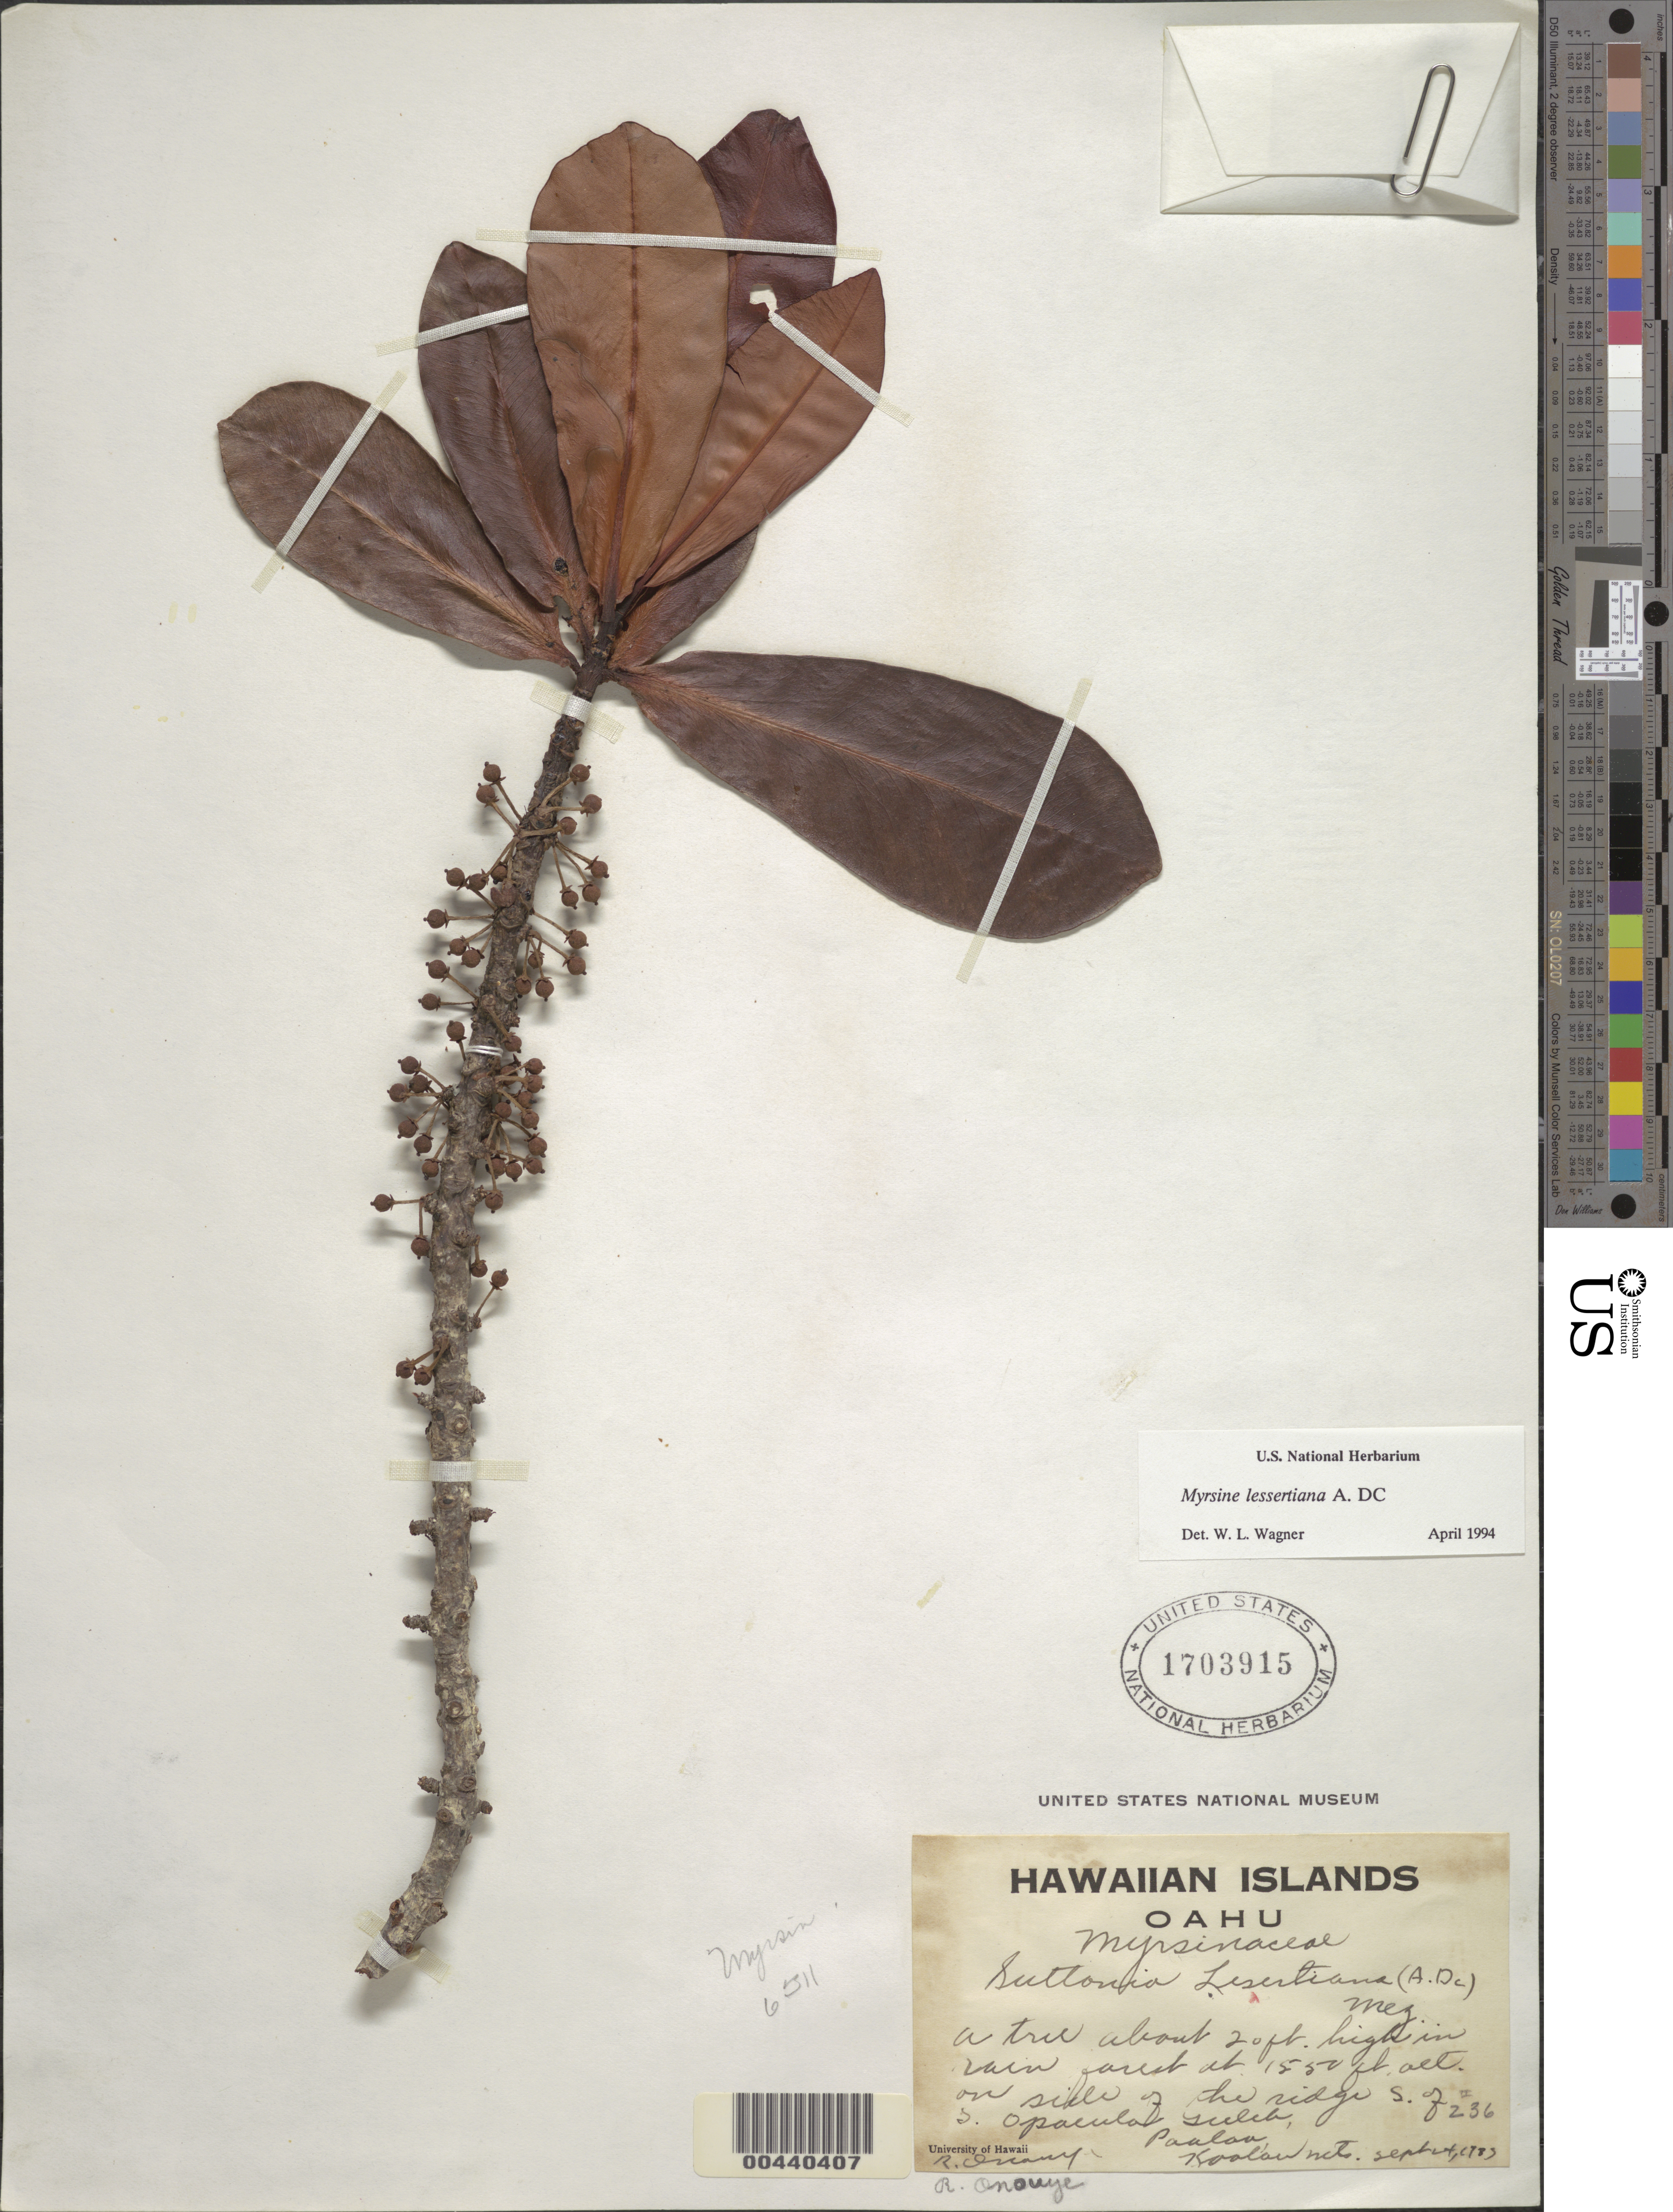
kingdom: Plantae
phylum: Tracheophyta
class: Magnoliopsida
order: Ericales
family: Primulaceae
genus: Myrsine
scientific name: Myrsine lessertiana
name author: A. DC.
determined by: Wagner, W. L., (BOT), Smithsonian Institution - National Museum of Natural History (UNITED STATES)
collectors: R. Onanye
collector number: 236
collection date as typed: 24 Sep 1983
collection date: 1983-09-24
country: United States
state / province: Hawaii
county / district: Honolulu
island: Oahu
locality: Main forest on side of the ridge S of S Opaeula Gulch, Puulau, Koolau Mts.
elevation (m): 472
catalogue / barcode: US 1703915